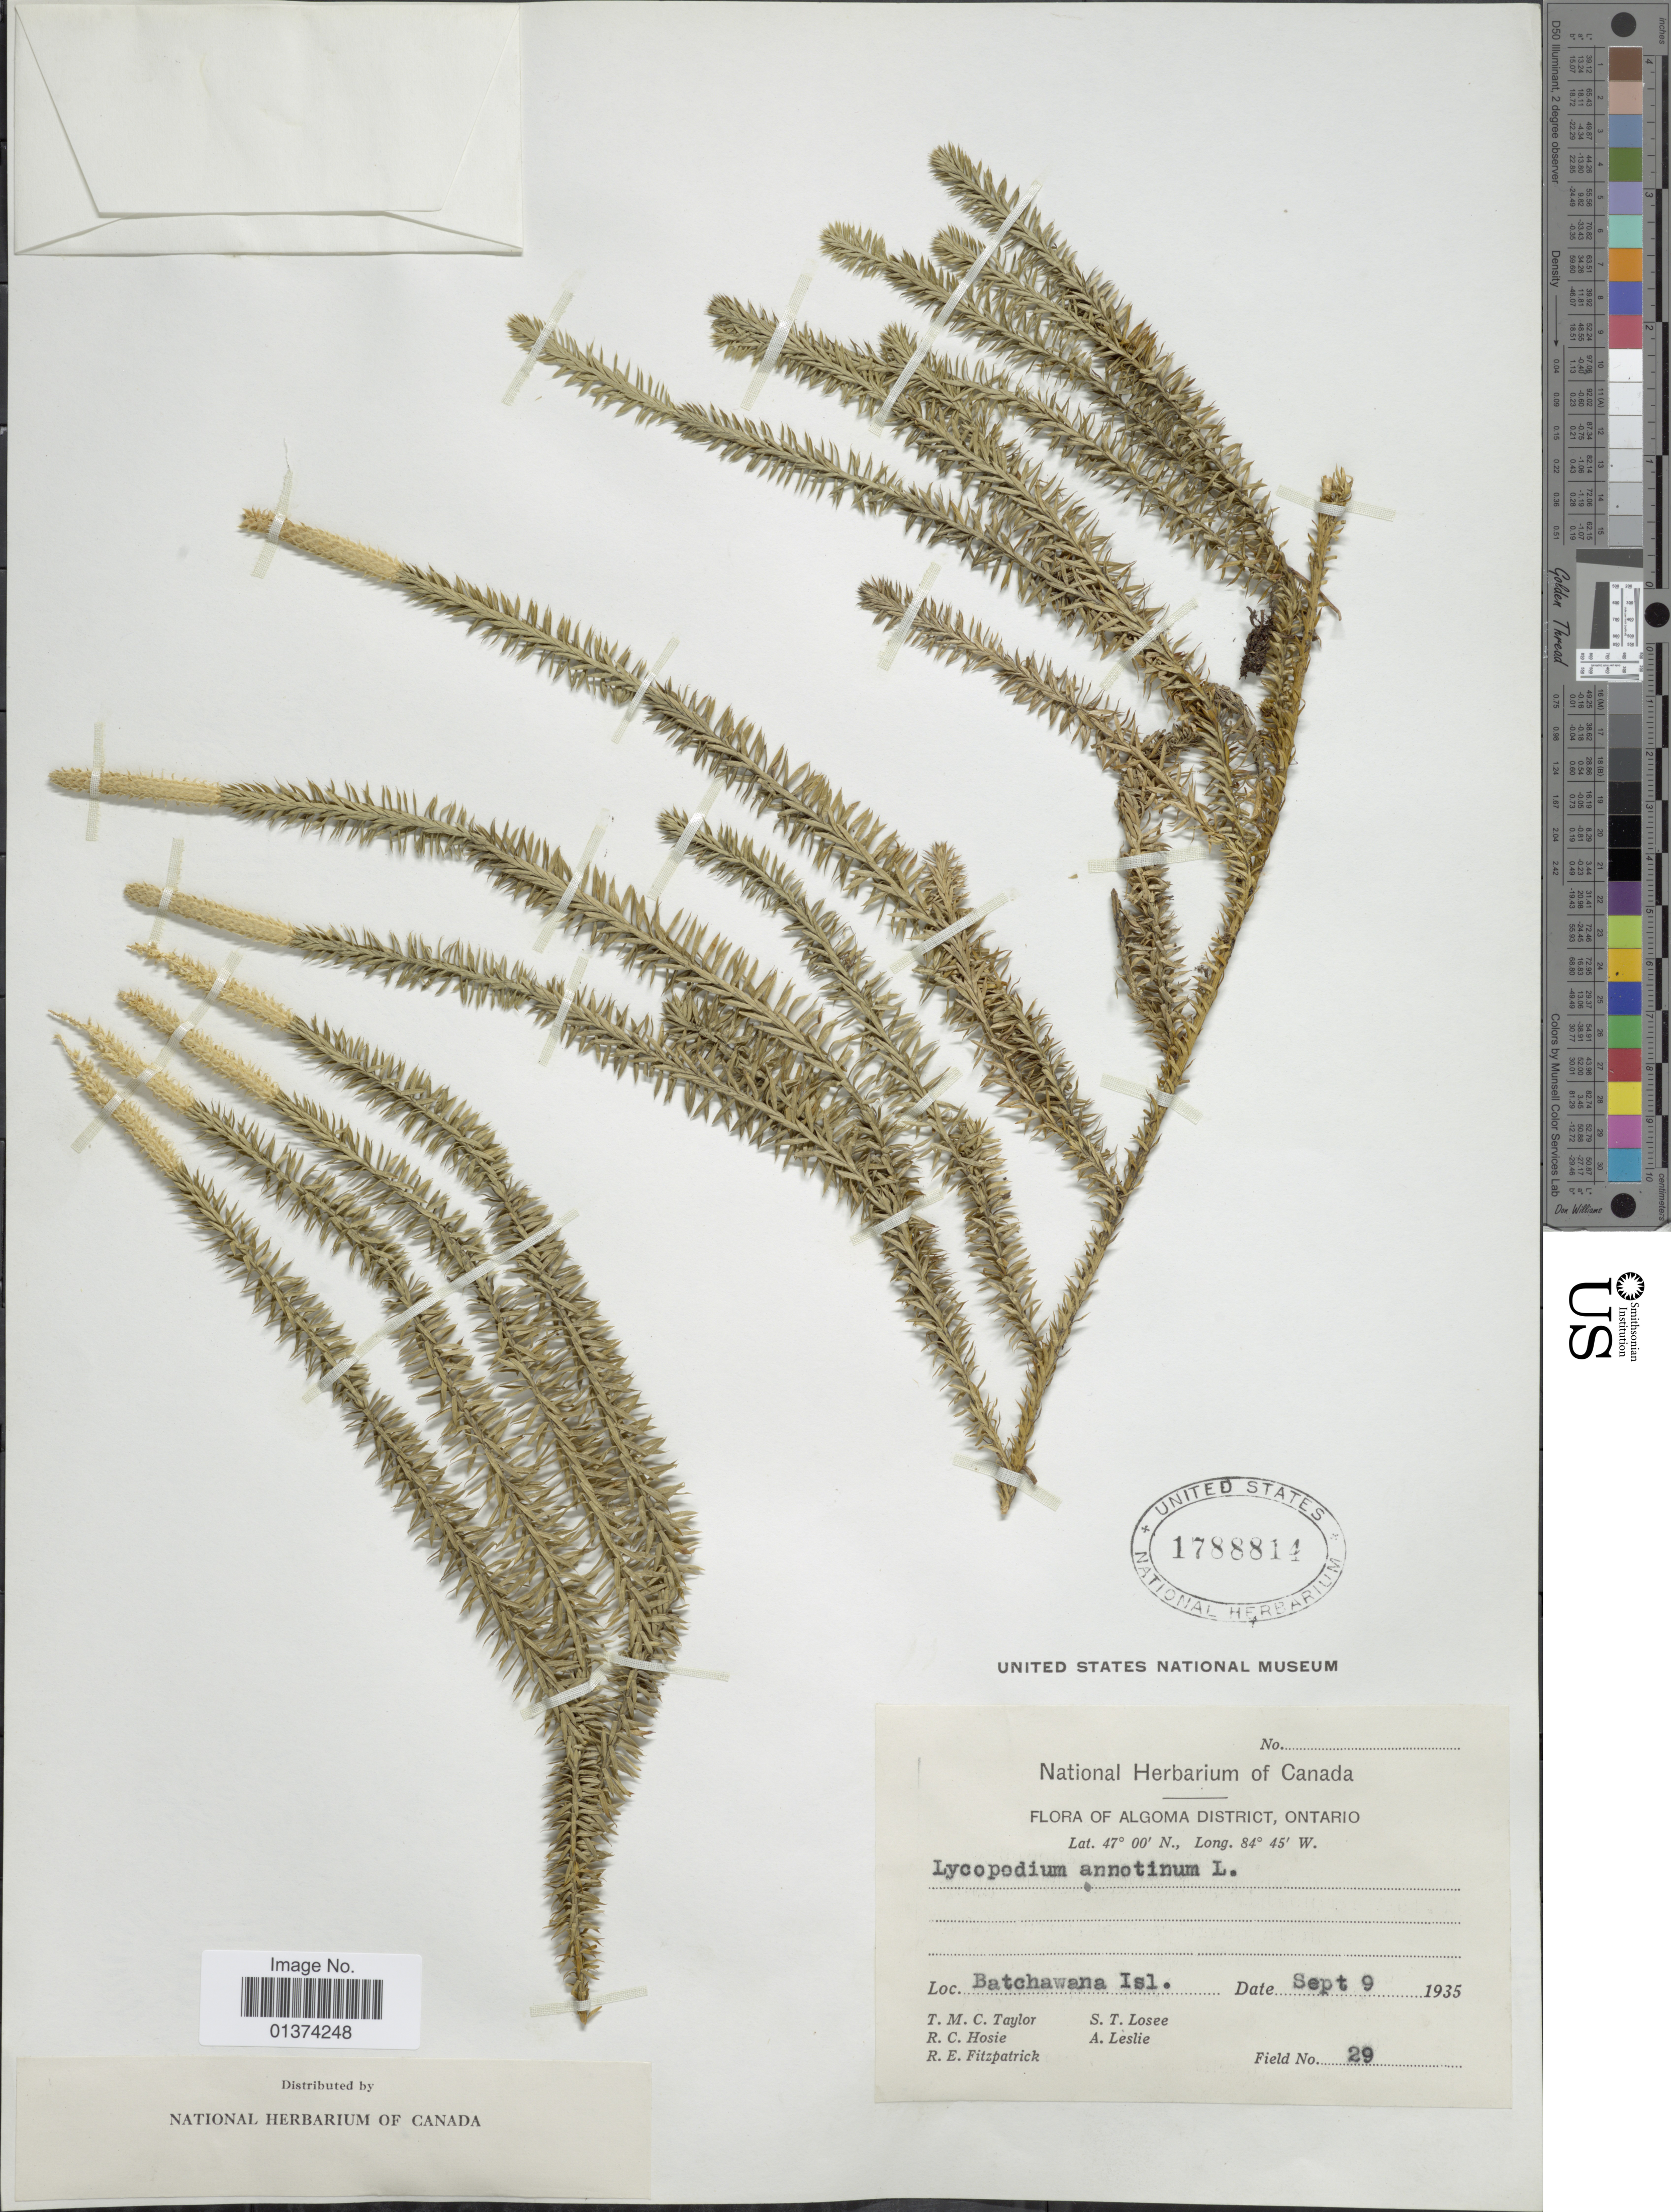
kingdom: Plantae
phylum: Tracheophyta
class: Lycopodiopsida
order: Lycopodiales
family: Lycopodiaceae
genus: Spinulum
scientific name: Spinulum annotinum subsp. annotinum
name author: (L.) A. Haines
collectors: T. M. C. Taylor, R. Hosie, R. Fitzpatrick, S. Losee & A. Leslie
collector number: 29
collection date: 1935-09-09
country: Canada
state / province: Ontario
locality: Algoma District, Batchawana Isl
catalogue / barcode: US 1788814